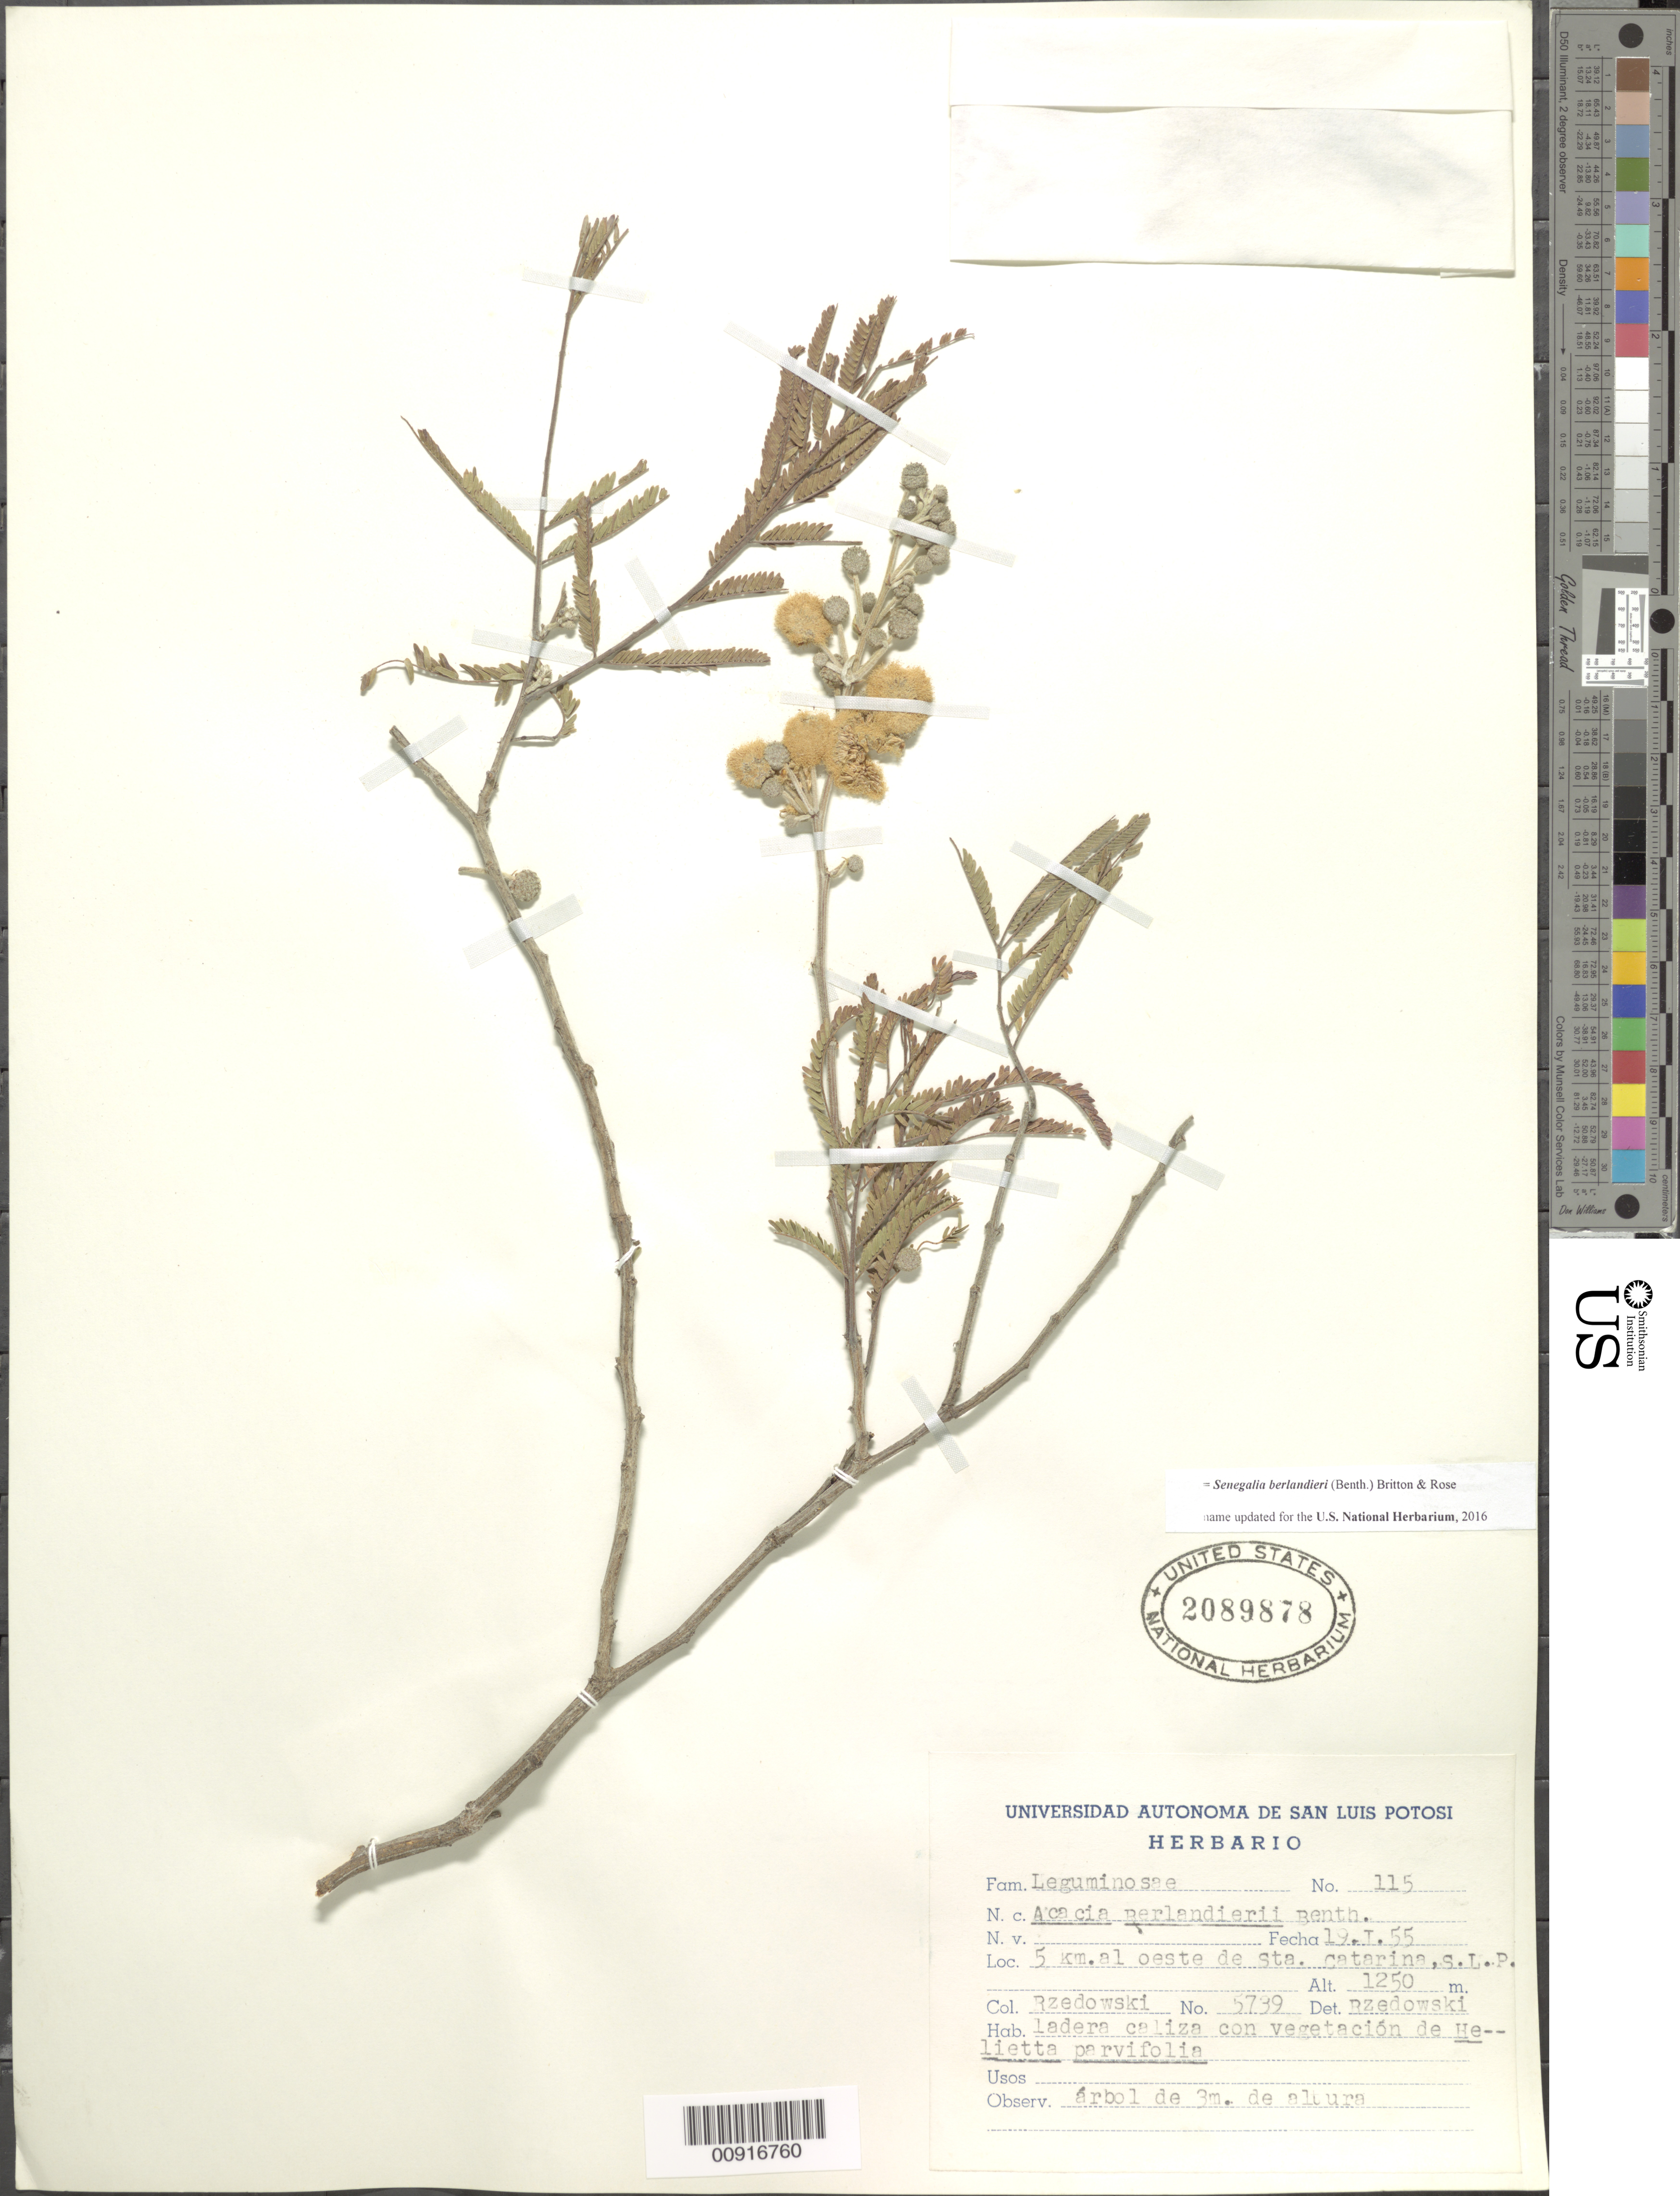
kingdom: Plantae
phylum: Tracheophyta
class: Magnoliopsida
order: Fabales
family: Fabaceae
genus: Senegalia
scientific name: Senegalia berlandieri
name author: (Benth.) Britton & Rose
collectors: J. Rzedowski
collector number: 5739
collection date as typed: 19 Jan 1955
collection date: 1955-01-19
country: Mexico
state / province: San Luis Potosí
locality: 5 km. al oeste de Sta. Catarina, S.L.P.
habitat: Ladera caliza con vegetación de Helietta parvifolia.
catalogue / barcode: US 2089878